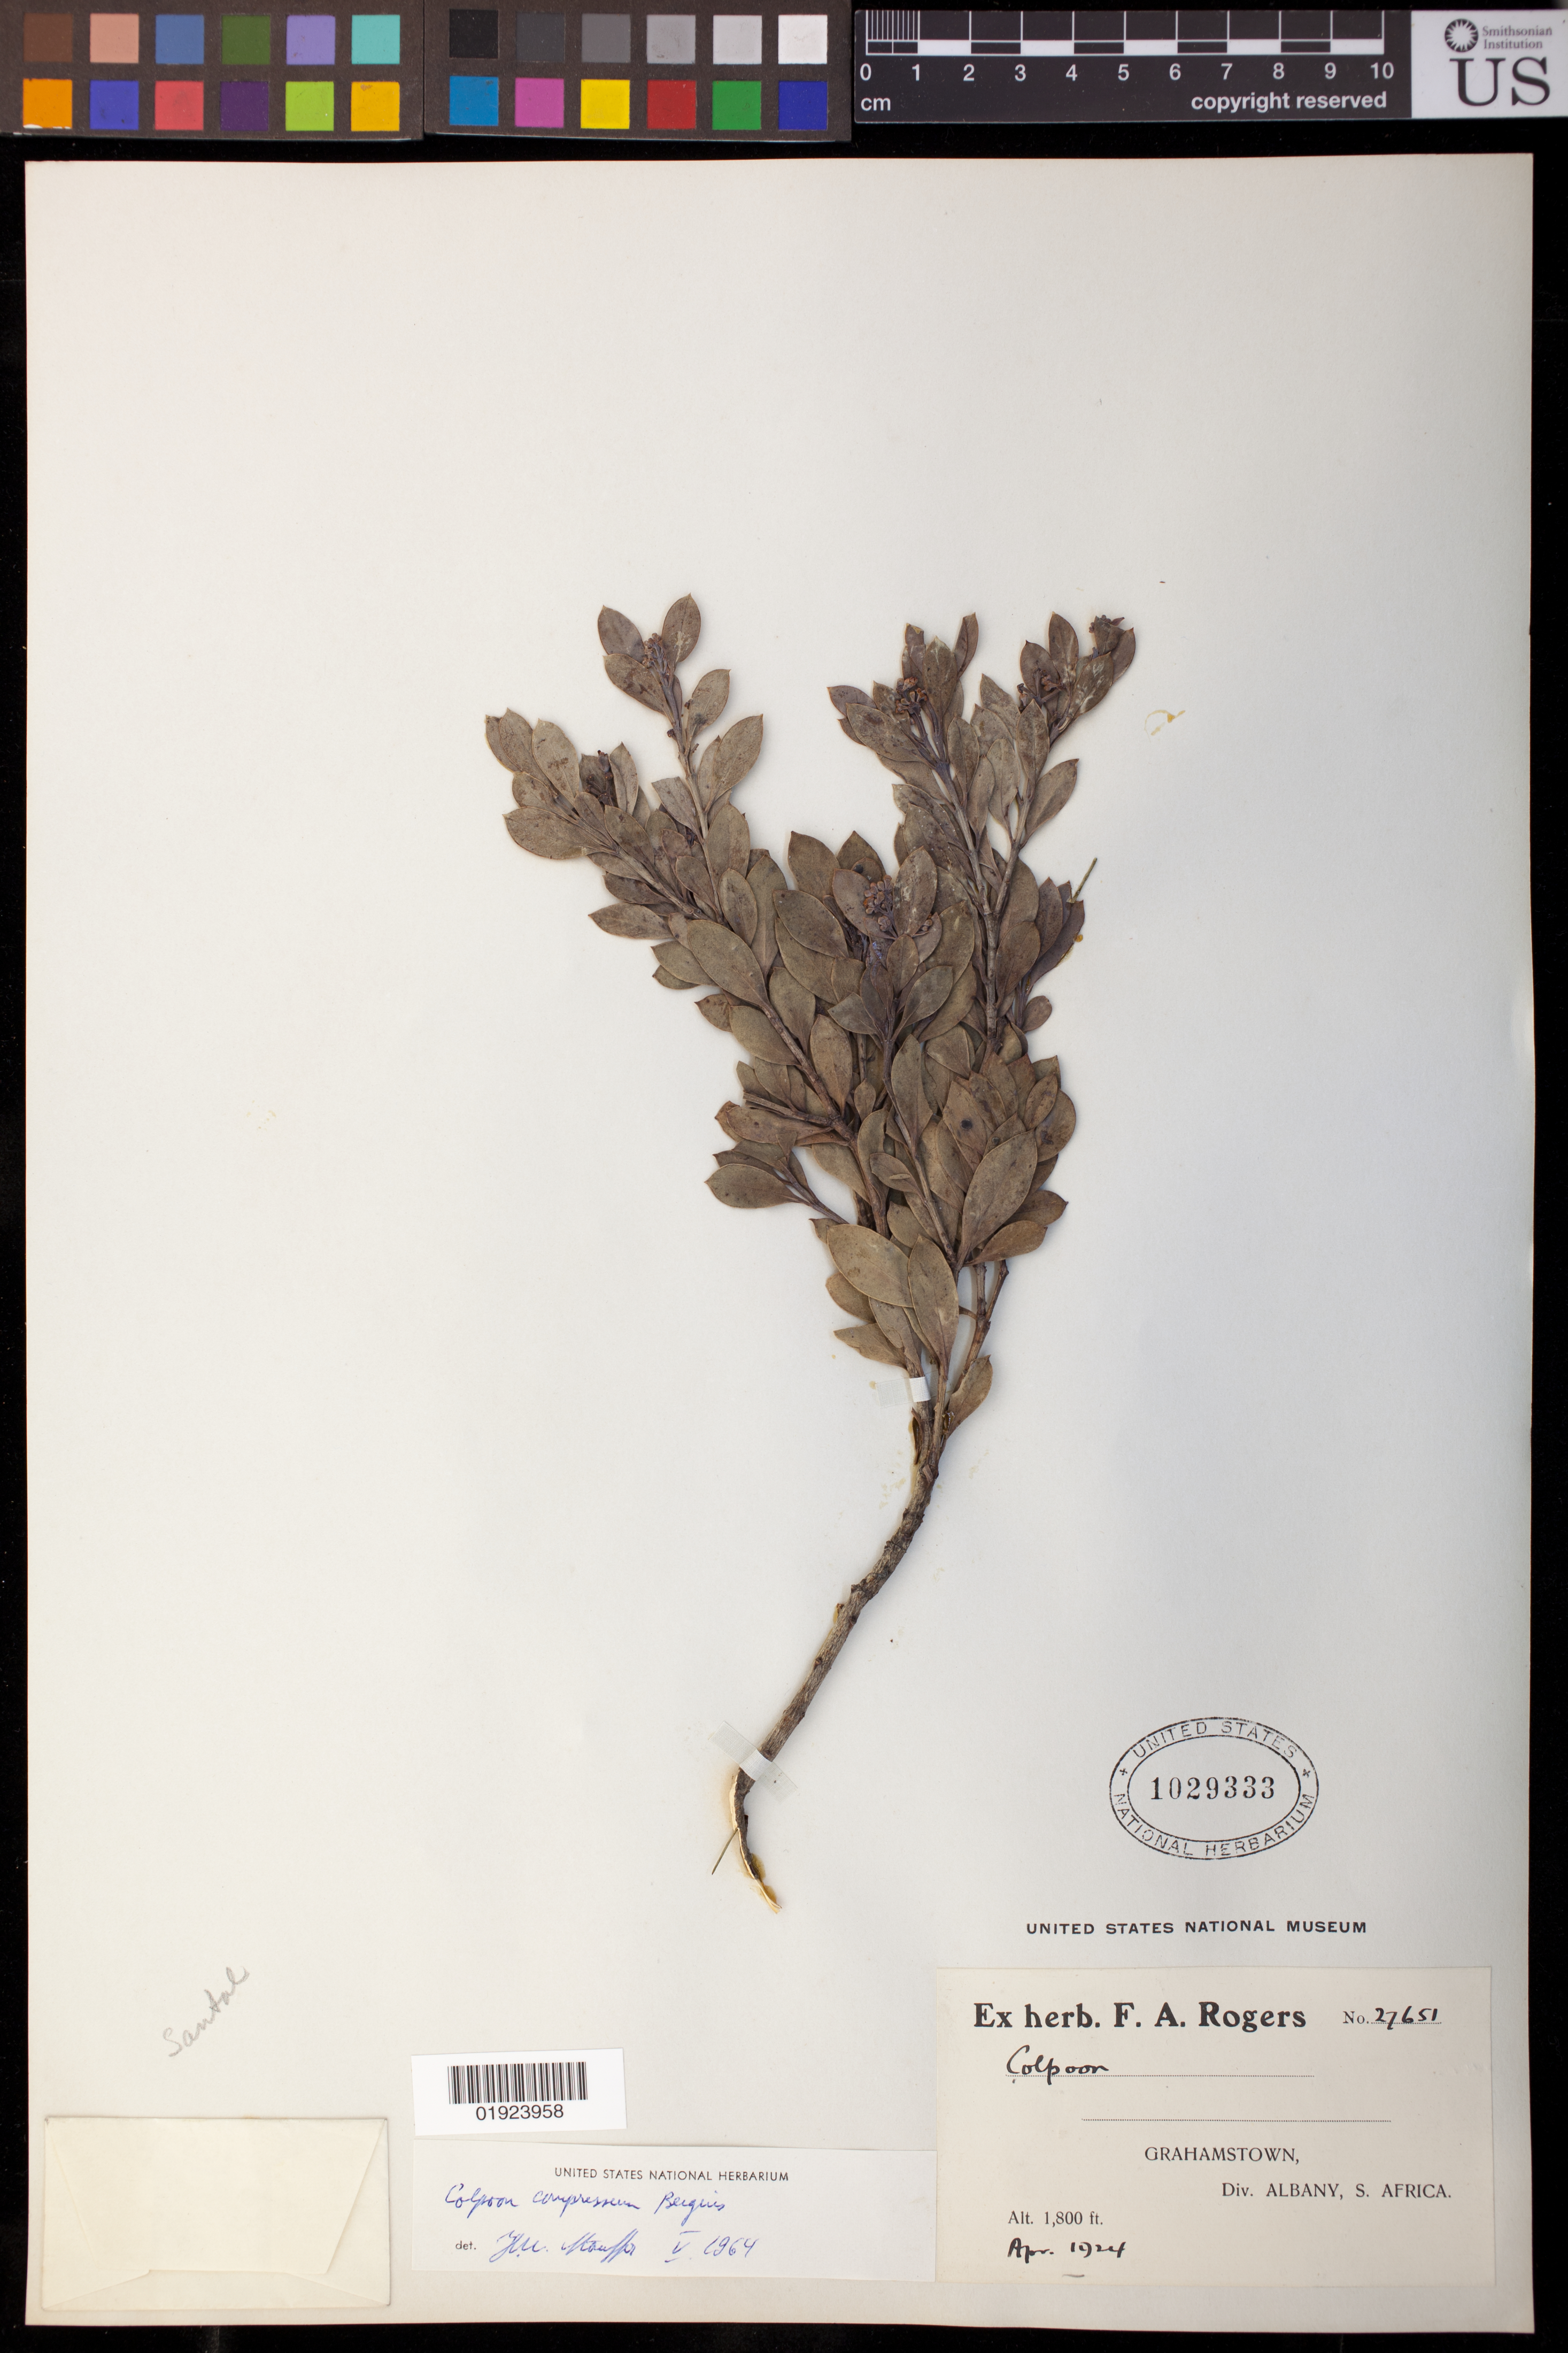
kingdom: Plantae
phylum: Tracheophyta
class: Magnoliopsida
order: Santalales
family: Santalaceae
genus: Colpoon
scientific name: Colpoon compressum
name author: P.J. Bergius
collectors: F. A. Rogers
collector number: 27651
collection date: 1924-04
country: South Africa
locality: Grahamstown, Div. Albany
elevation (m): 549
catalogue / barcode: US 1029333